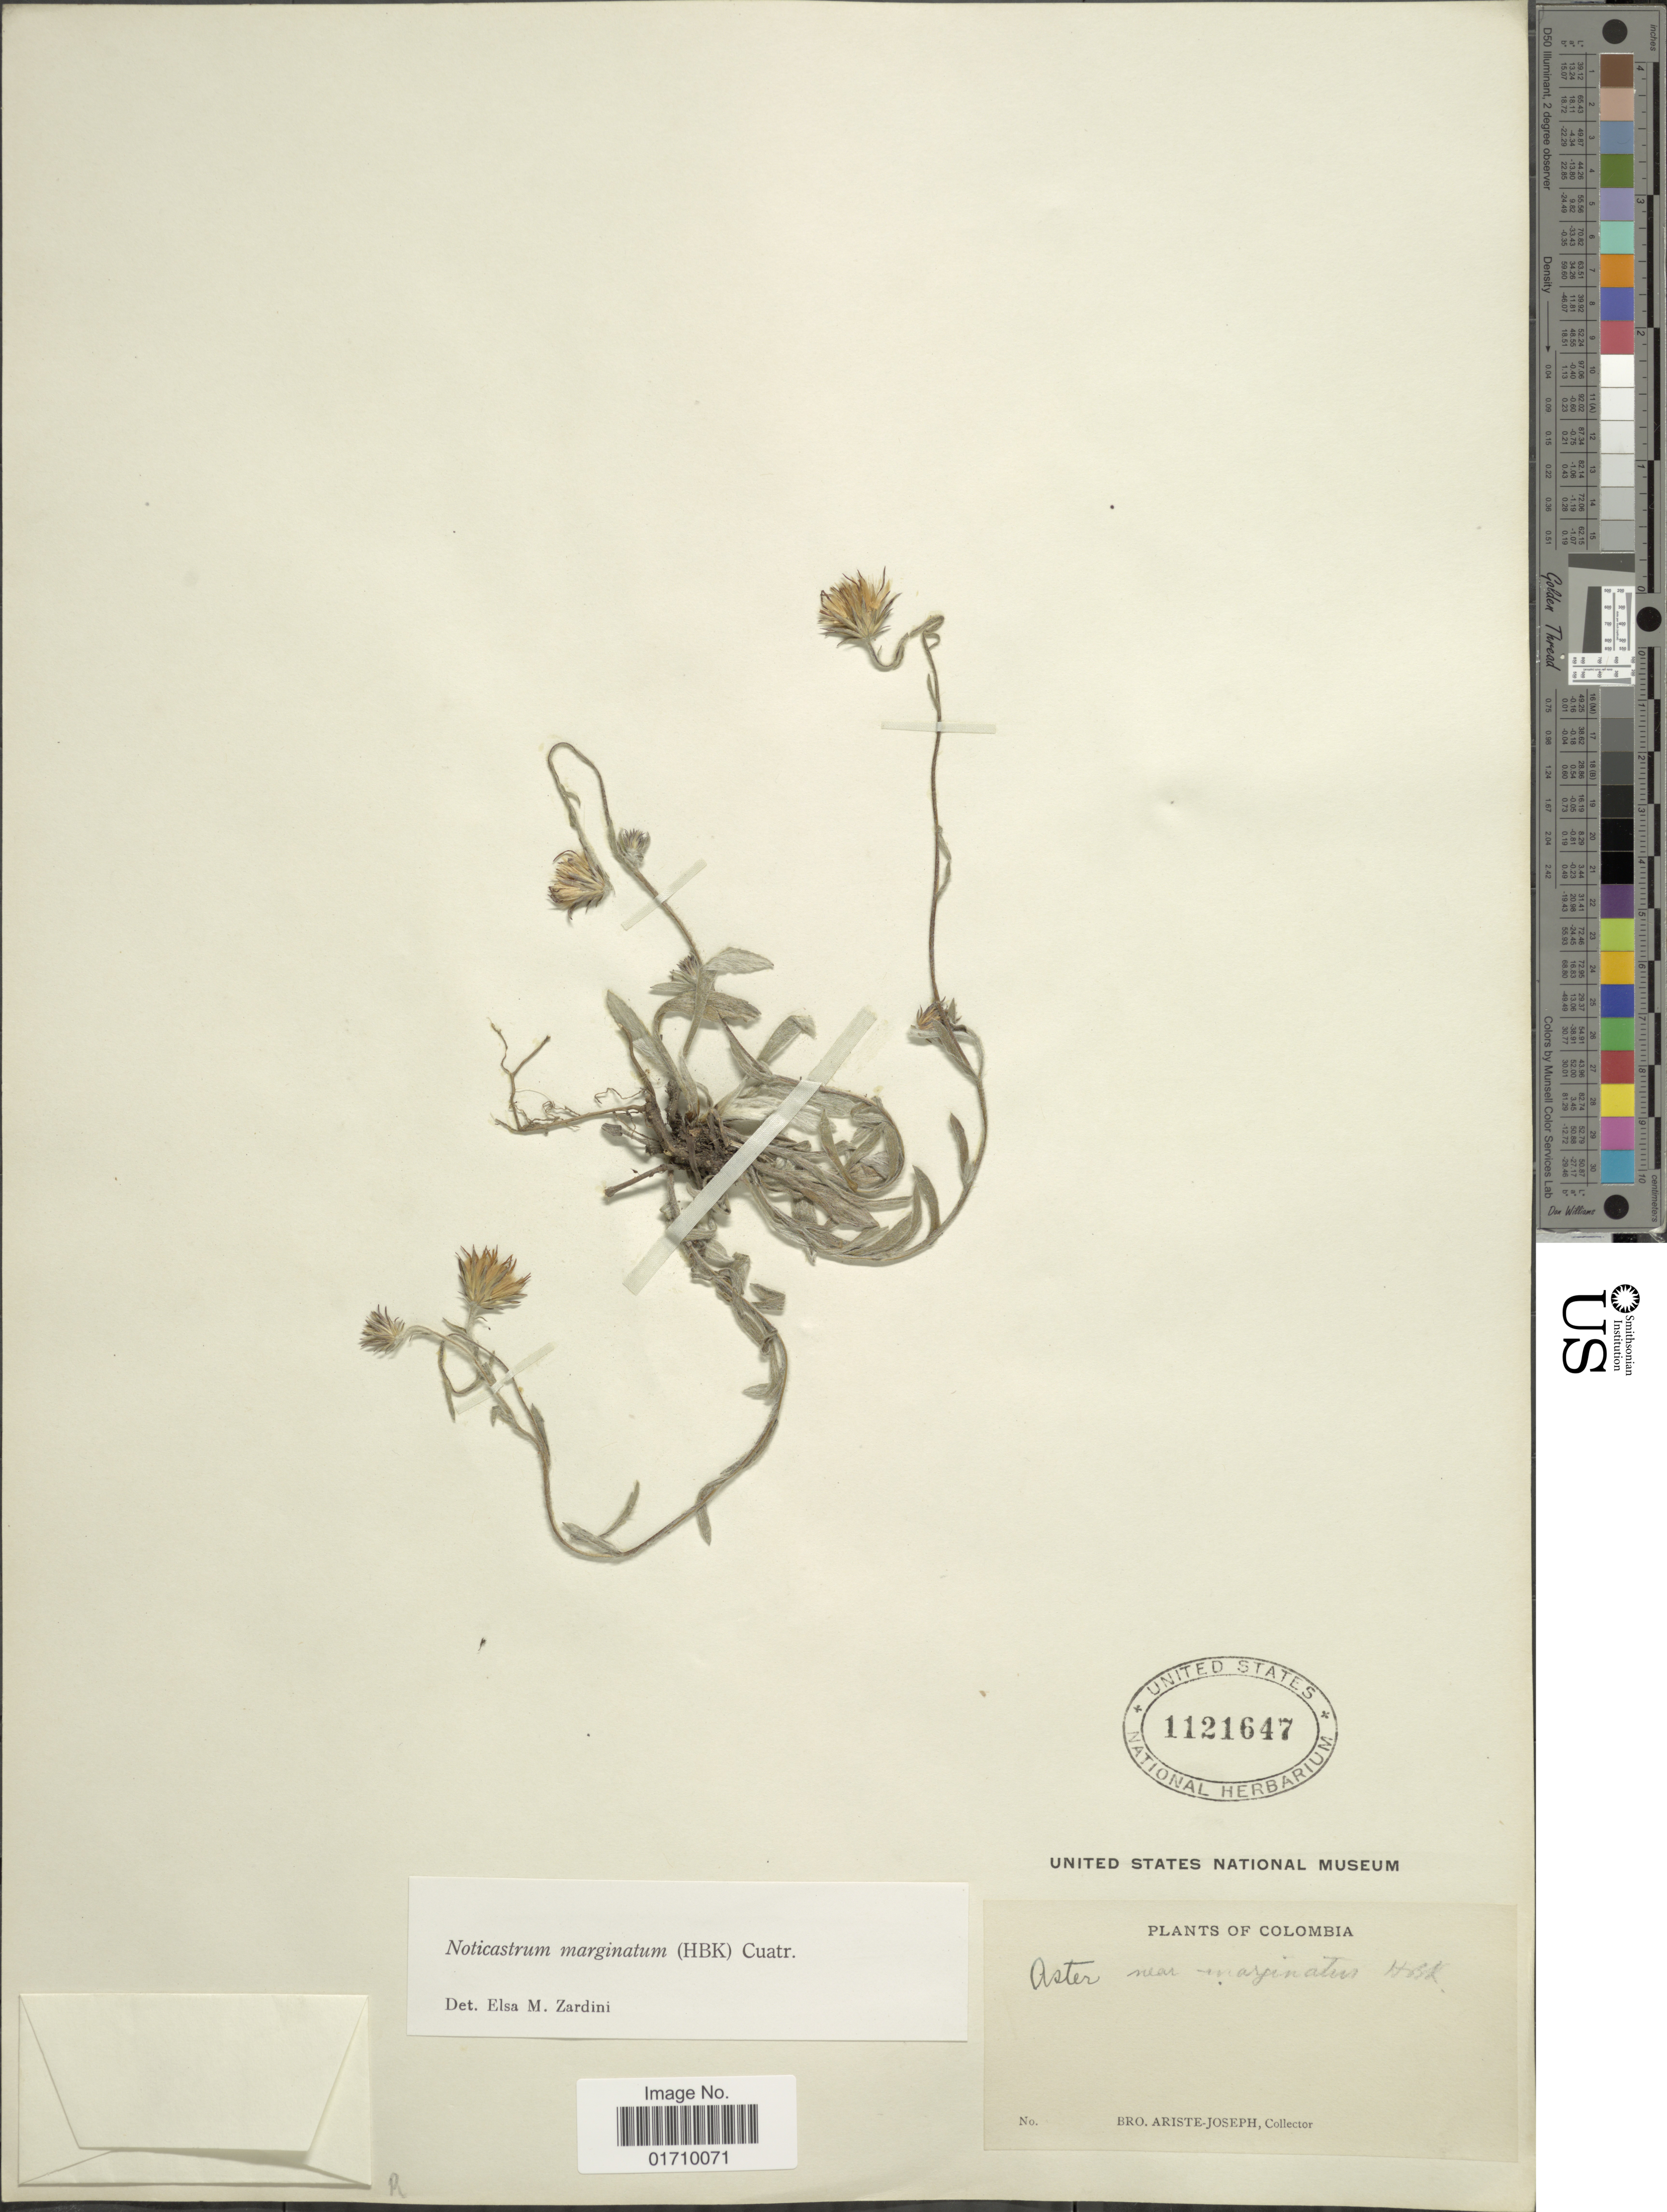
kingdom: Plantae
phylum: Tracheophyta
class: Magnoliopsida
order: Asterales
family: Asteraceae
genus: Noticastrum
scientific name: Noticastrum marginatum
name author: (Kunth) Cuatrec.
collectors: Bro. Ariste-Joseph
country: Colombia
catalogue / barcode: US 1121647